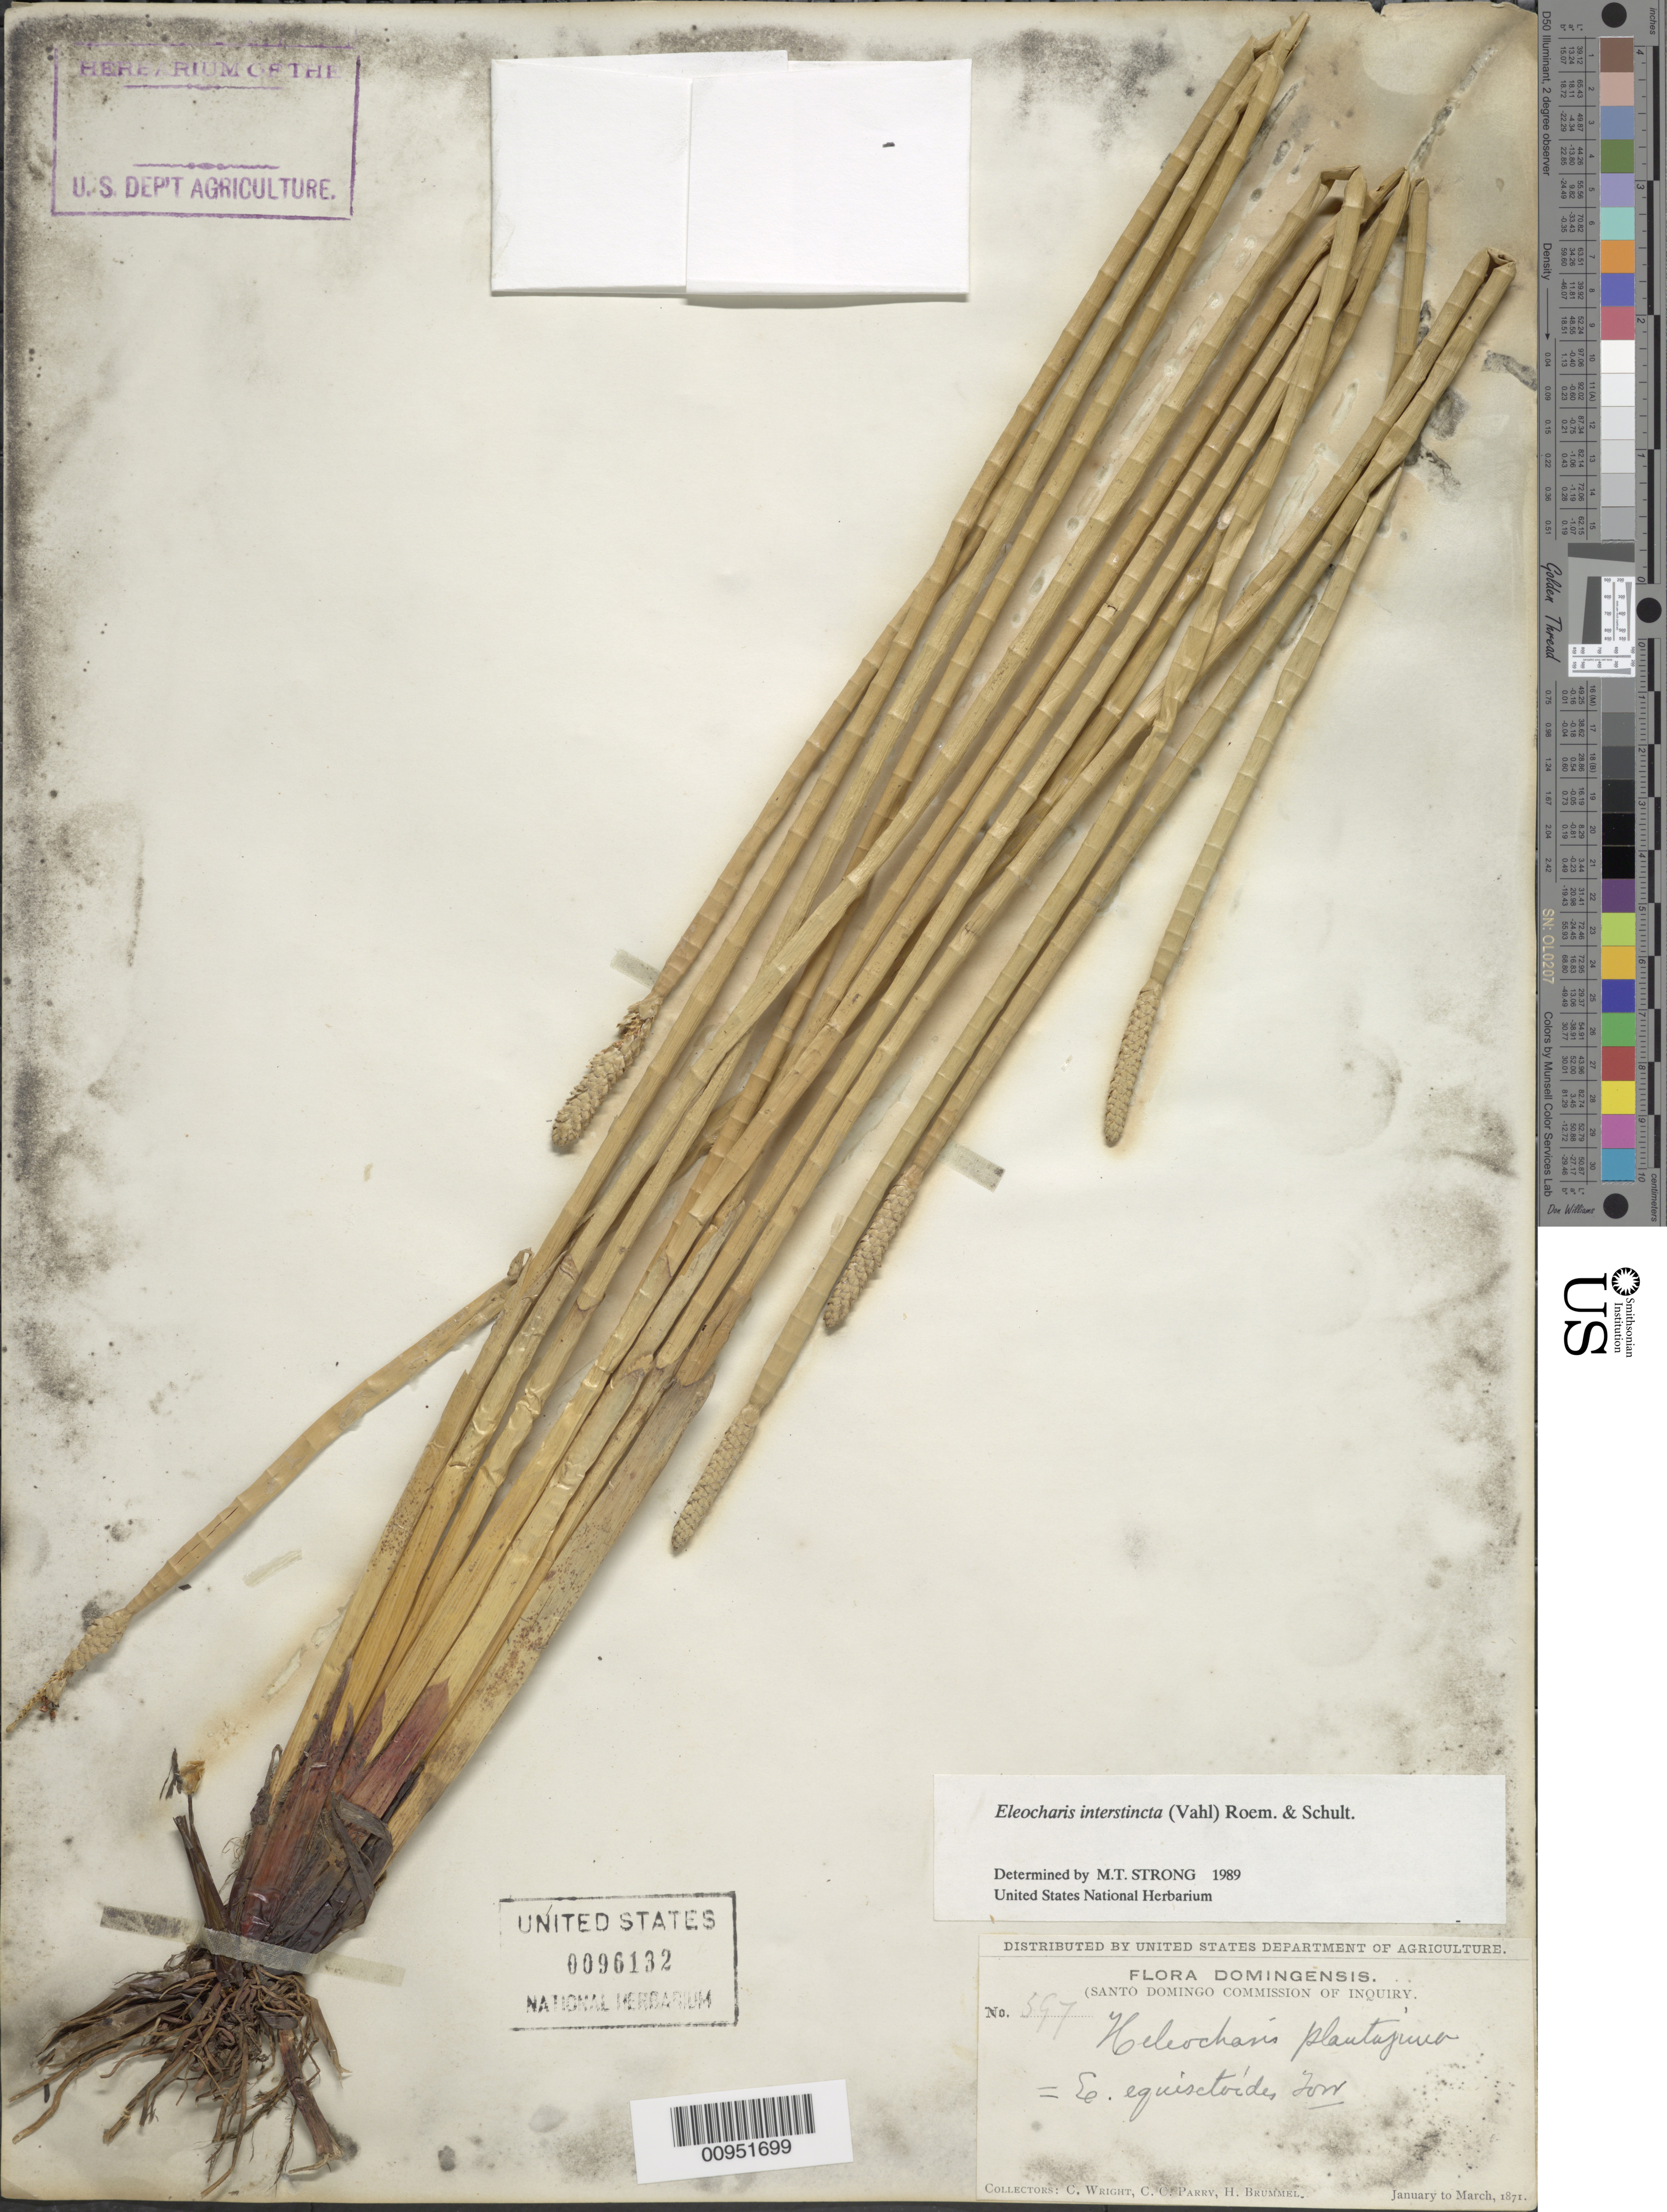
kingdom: Plantae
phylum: Tracheophyta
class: Liliopsida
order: Poales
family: Cyperaceae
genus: Eleocharis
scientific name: Eleocharis interstincta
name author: (Vahl) Roem. & Schult.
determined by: Strong, M. T., (US), Smithsonian Institution - National Museum of Natural History (UNITED STATES)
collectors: C. Wright, C. C. Parry & H. Brummel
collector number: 597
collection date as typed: Jan 1871 to -- Mar 1871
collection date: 1871-01/1871-03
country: Dominican Republic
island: Hispaniola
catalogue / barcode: US 96132